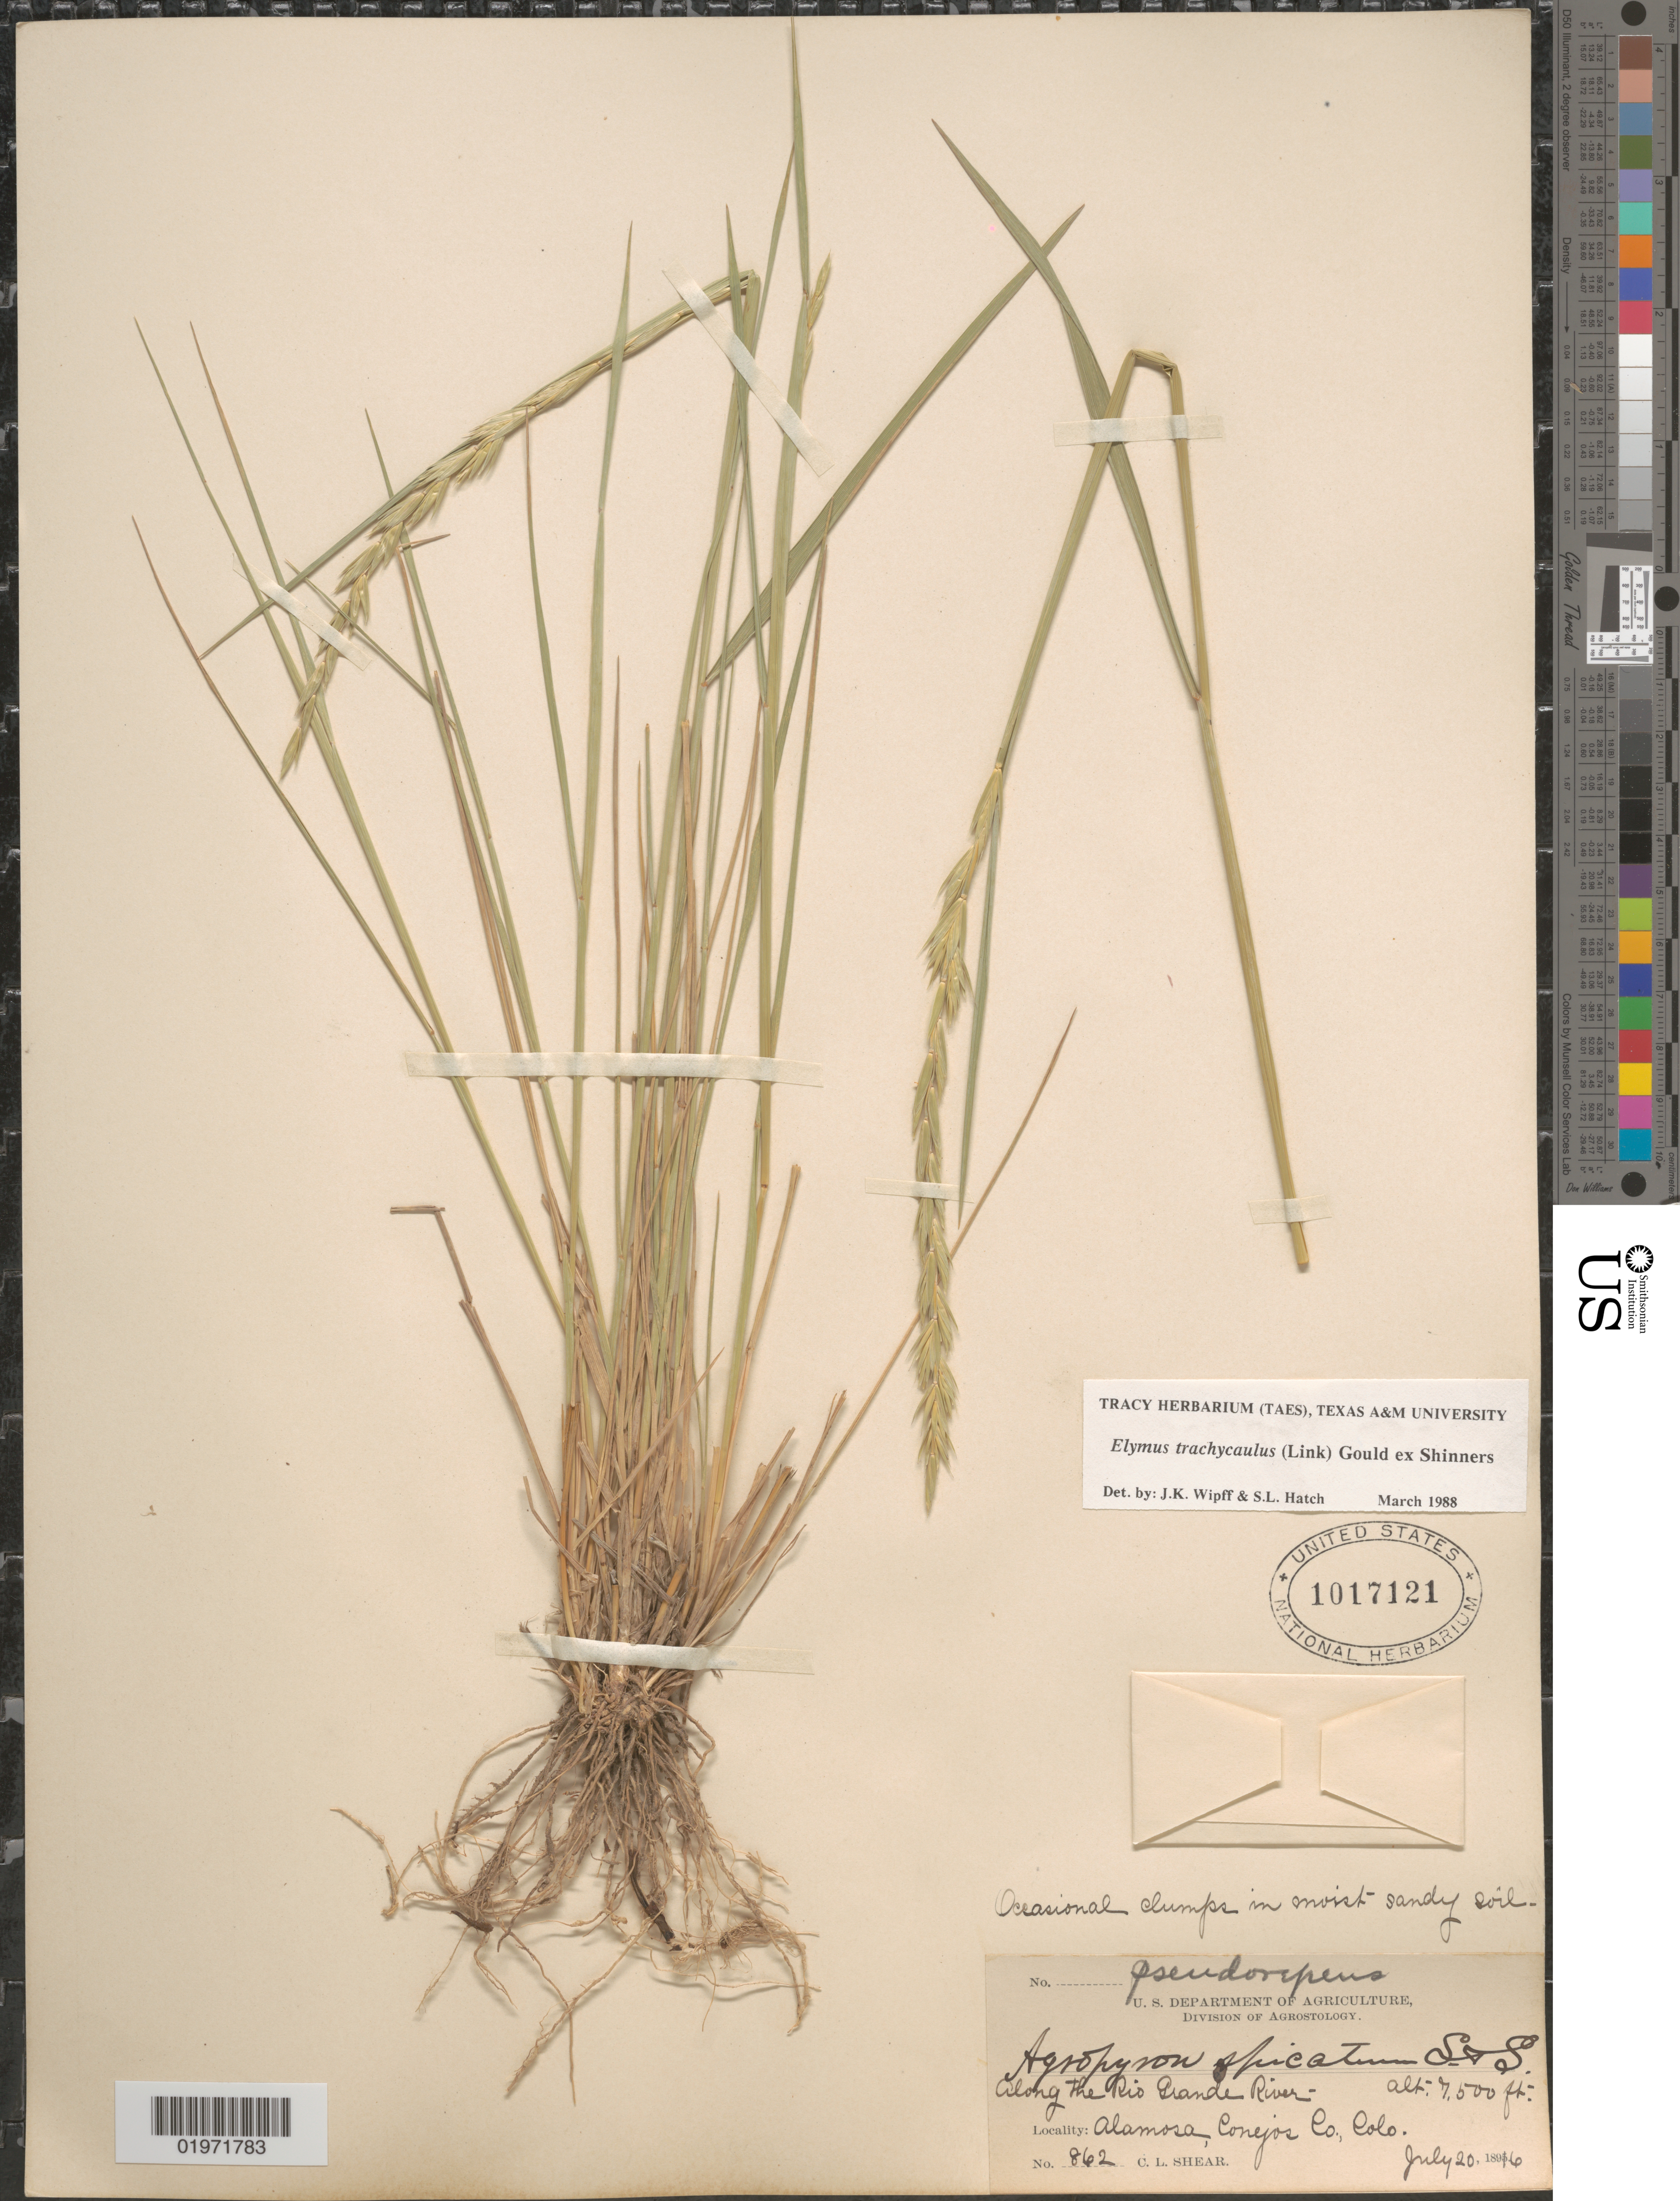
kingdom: Plantae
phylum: Tracheophyta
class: Liliopsida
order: Poales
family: Poaceae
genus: Elymus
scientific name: Elymus trachycaulus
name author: (Link) Gould ex Shinners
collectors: C. L. Shear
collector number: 862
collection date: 1896-07-20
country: United States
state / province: Colorado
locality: Along the Rio Grande River, Alamosa, Conejos Co.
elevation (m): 2286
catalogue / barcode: US 1017121